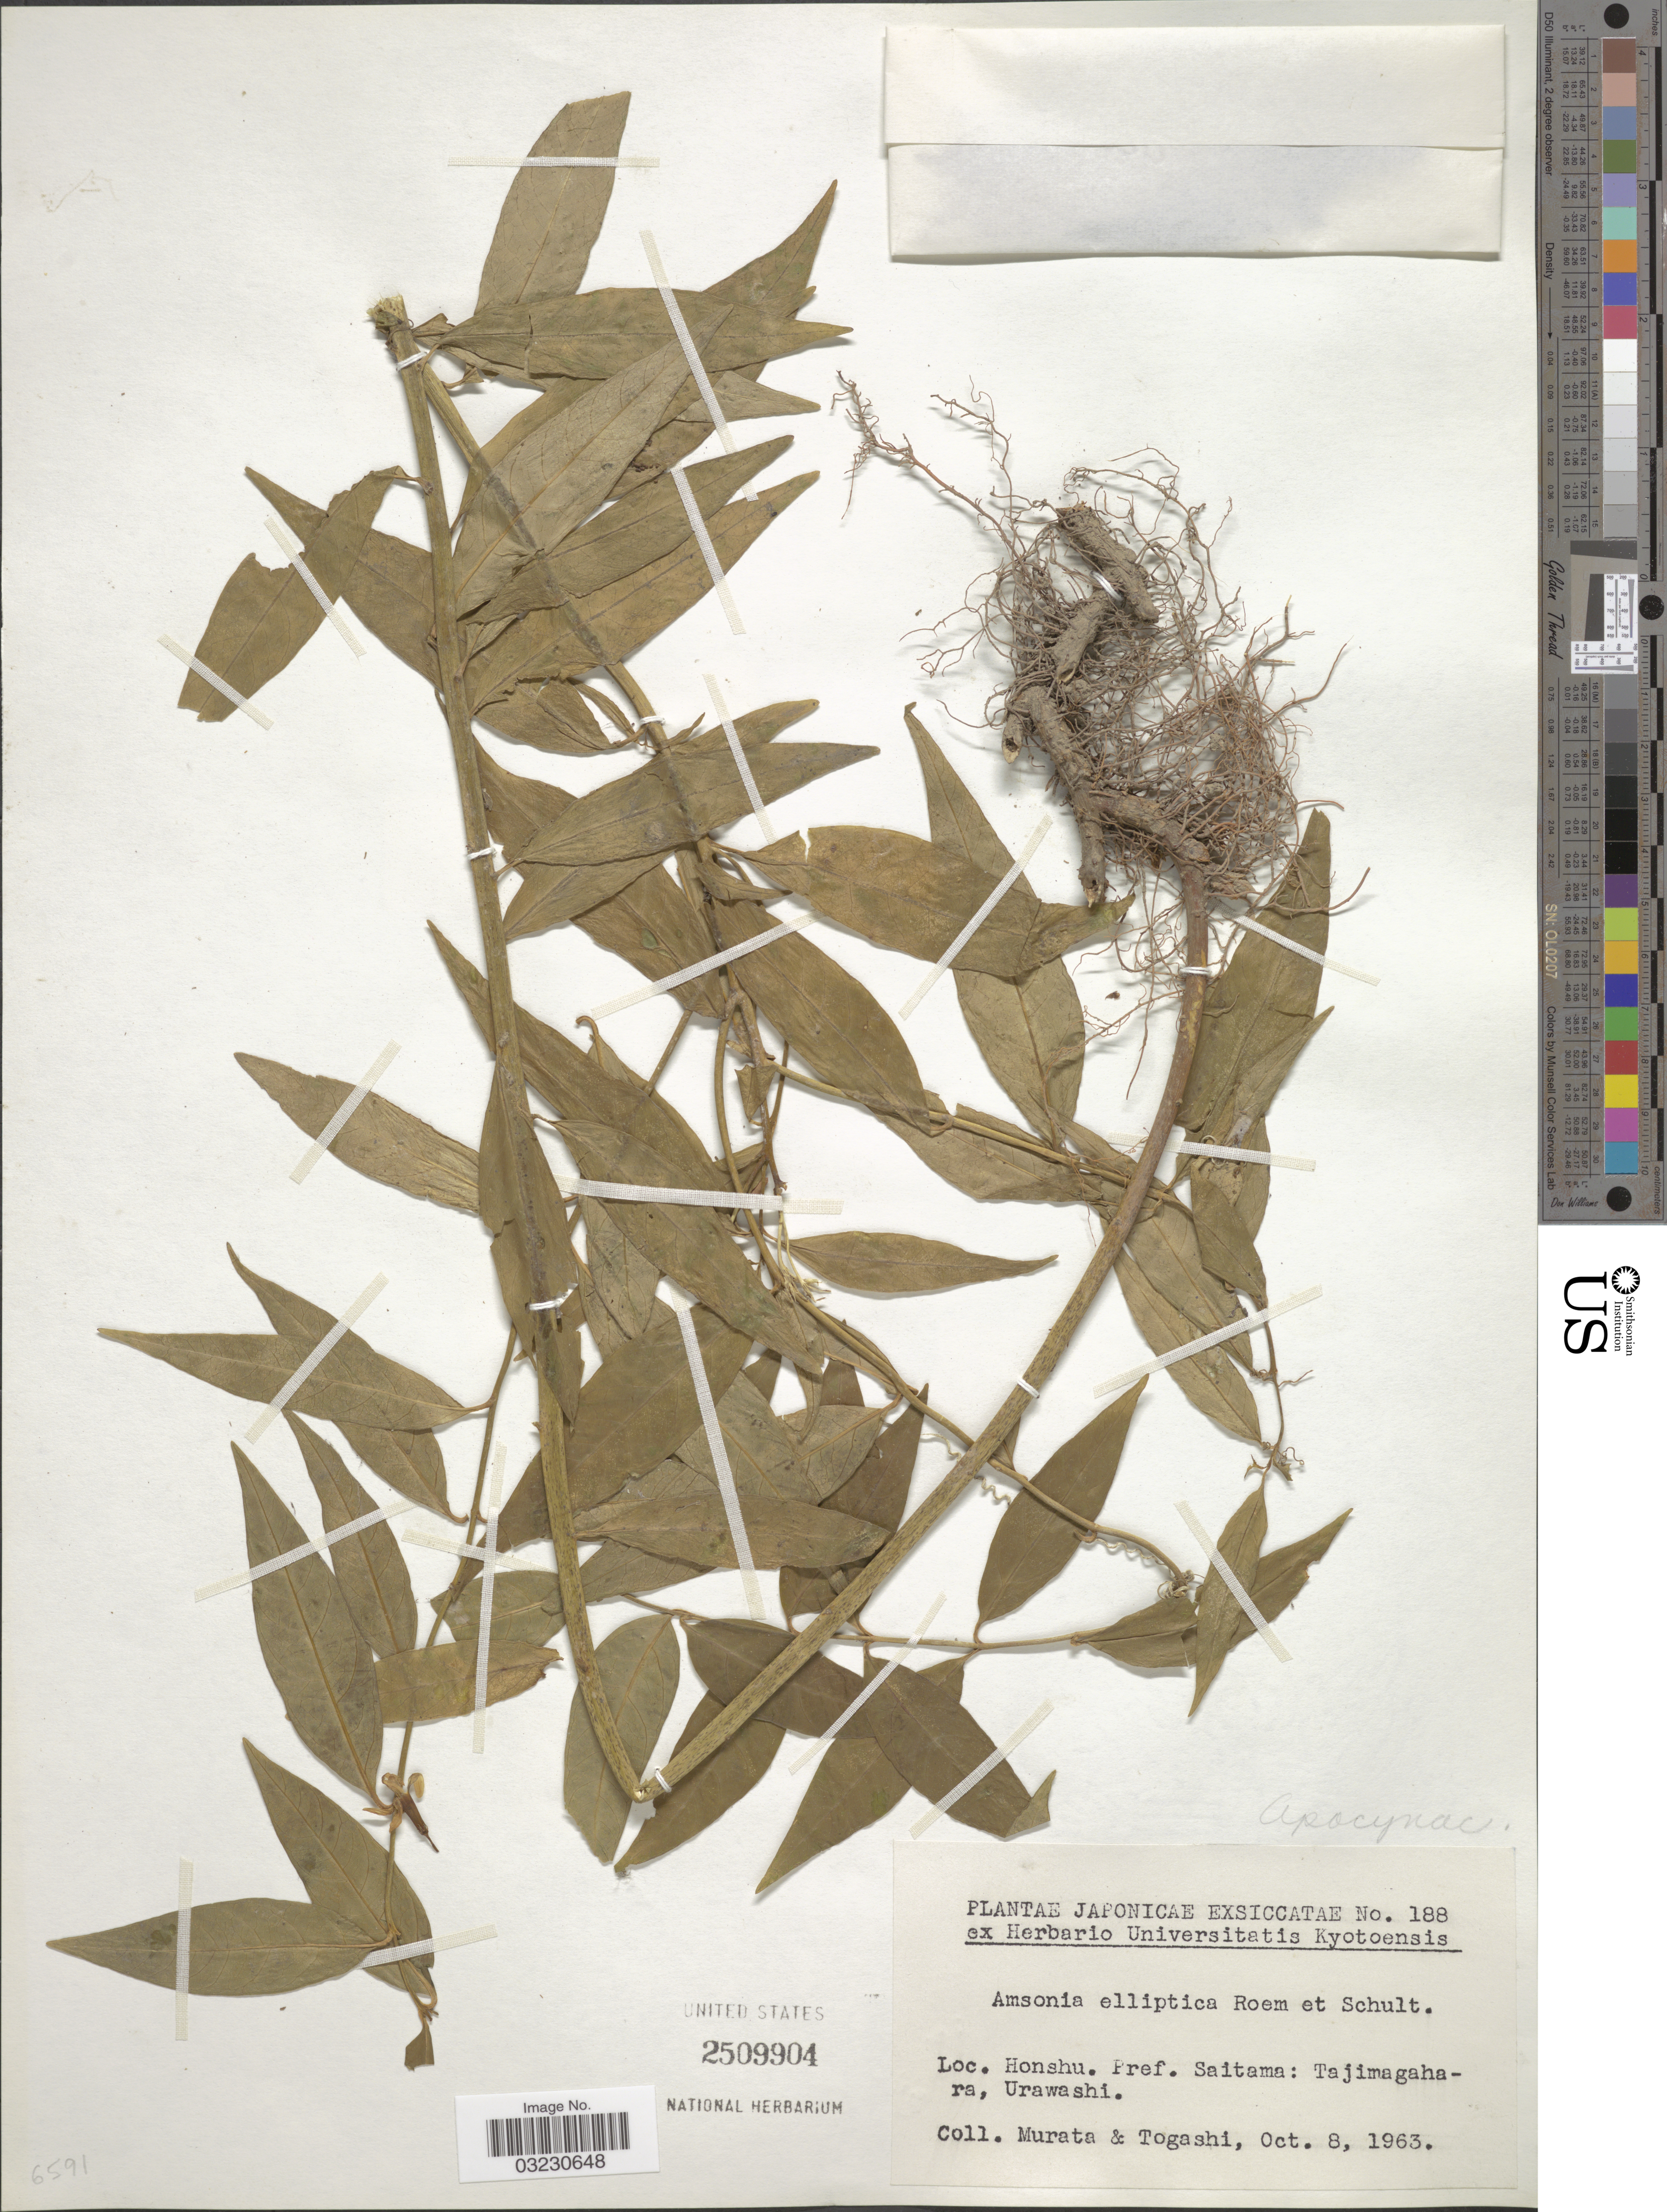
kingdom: Plantae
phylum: Tracheophyta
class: Magnoliopsida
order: Gentianales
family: Apocynaceae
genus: Amsonia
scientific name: Amsonia elliptica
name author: (Thunb.) Roem. & Schult.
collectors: -. Murata & Togashi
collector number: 188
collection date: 1963-10-08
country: Japan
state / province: Saitama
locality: Honshu. Pref. Saitama: Tajimagahara, Urawashi.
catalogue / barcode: US 2509904